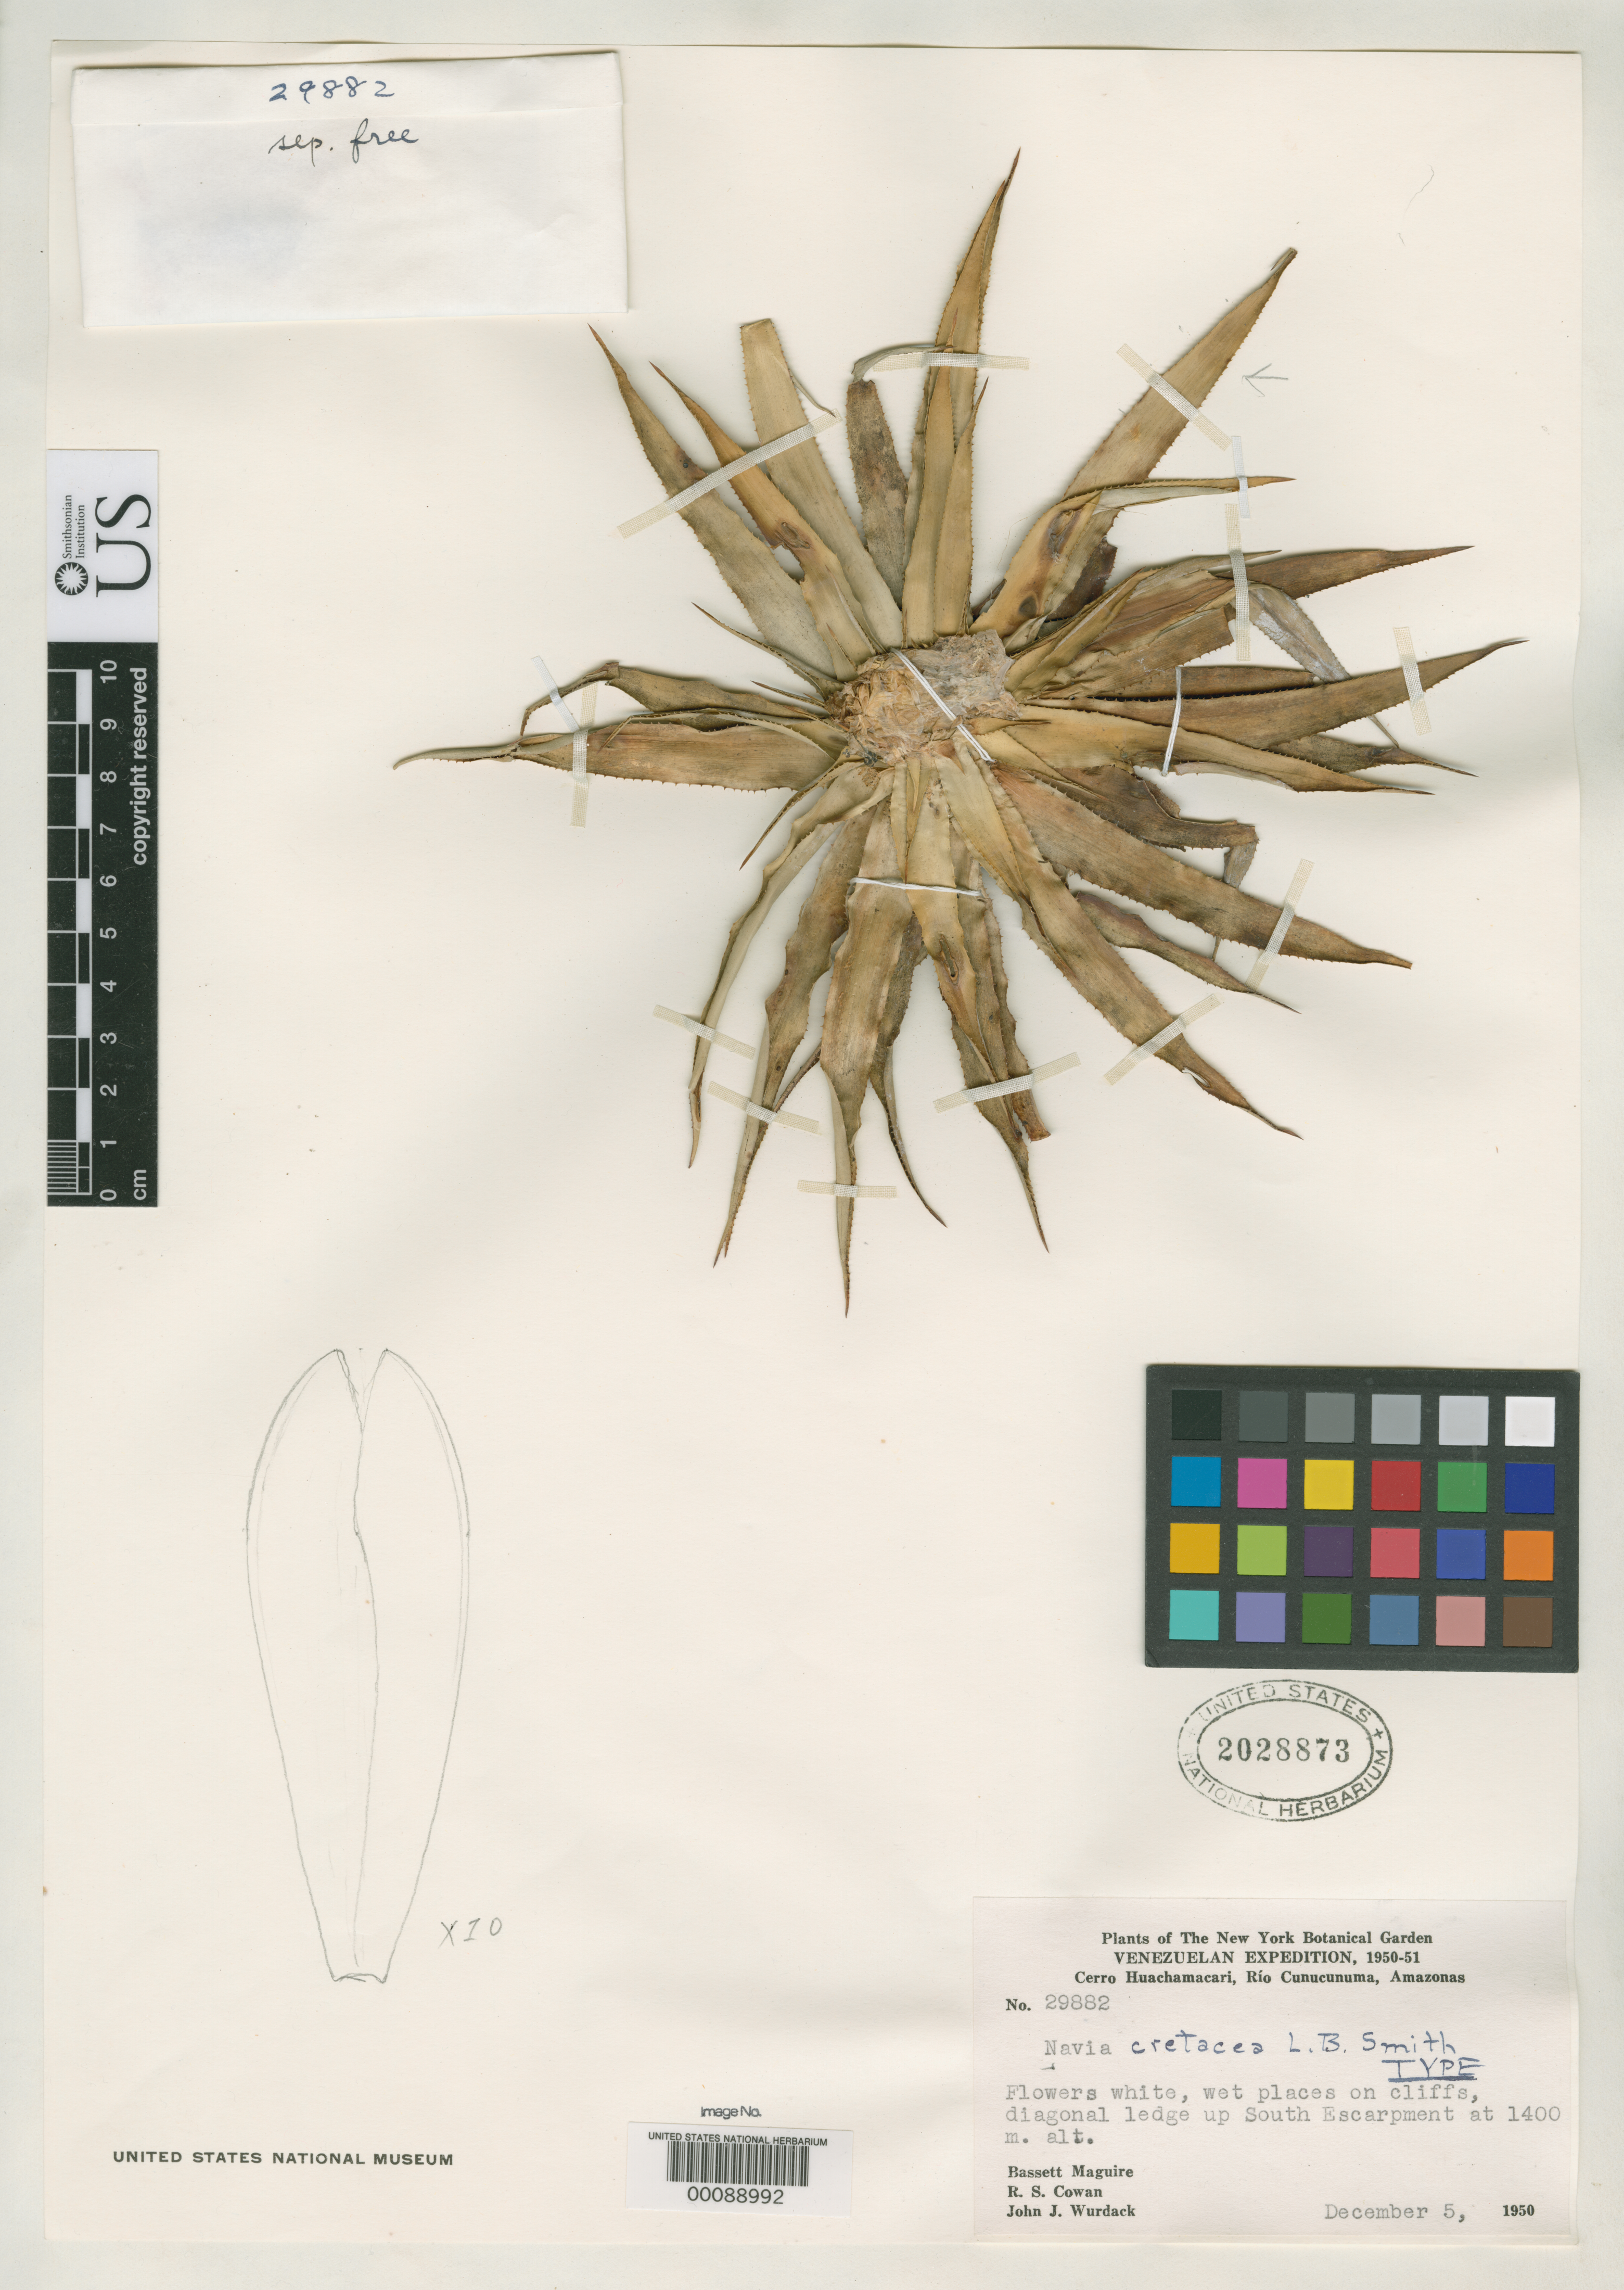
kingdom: Plantae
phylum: Tracheophyta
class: Liliopsida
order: Poales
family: Bromeliaceae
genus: Navia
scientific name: Navia cretacea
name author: L.B. Sm.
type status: Holotype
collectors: B. Maguire, R. S. Cowan & J. J. Wurdack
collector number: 29882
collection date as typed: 05 Dec 1950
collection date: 1950-12-05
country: Venezuela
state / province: Amazonas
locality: Cerro Huachamacari, Rio Cunucunuma.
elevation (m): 1400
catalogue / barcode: US 2028873